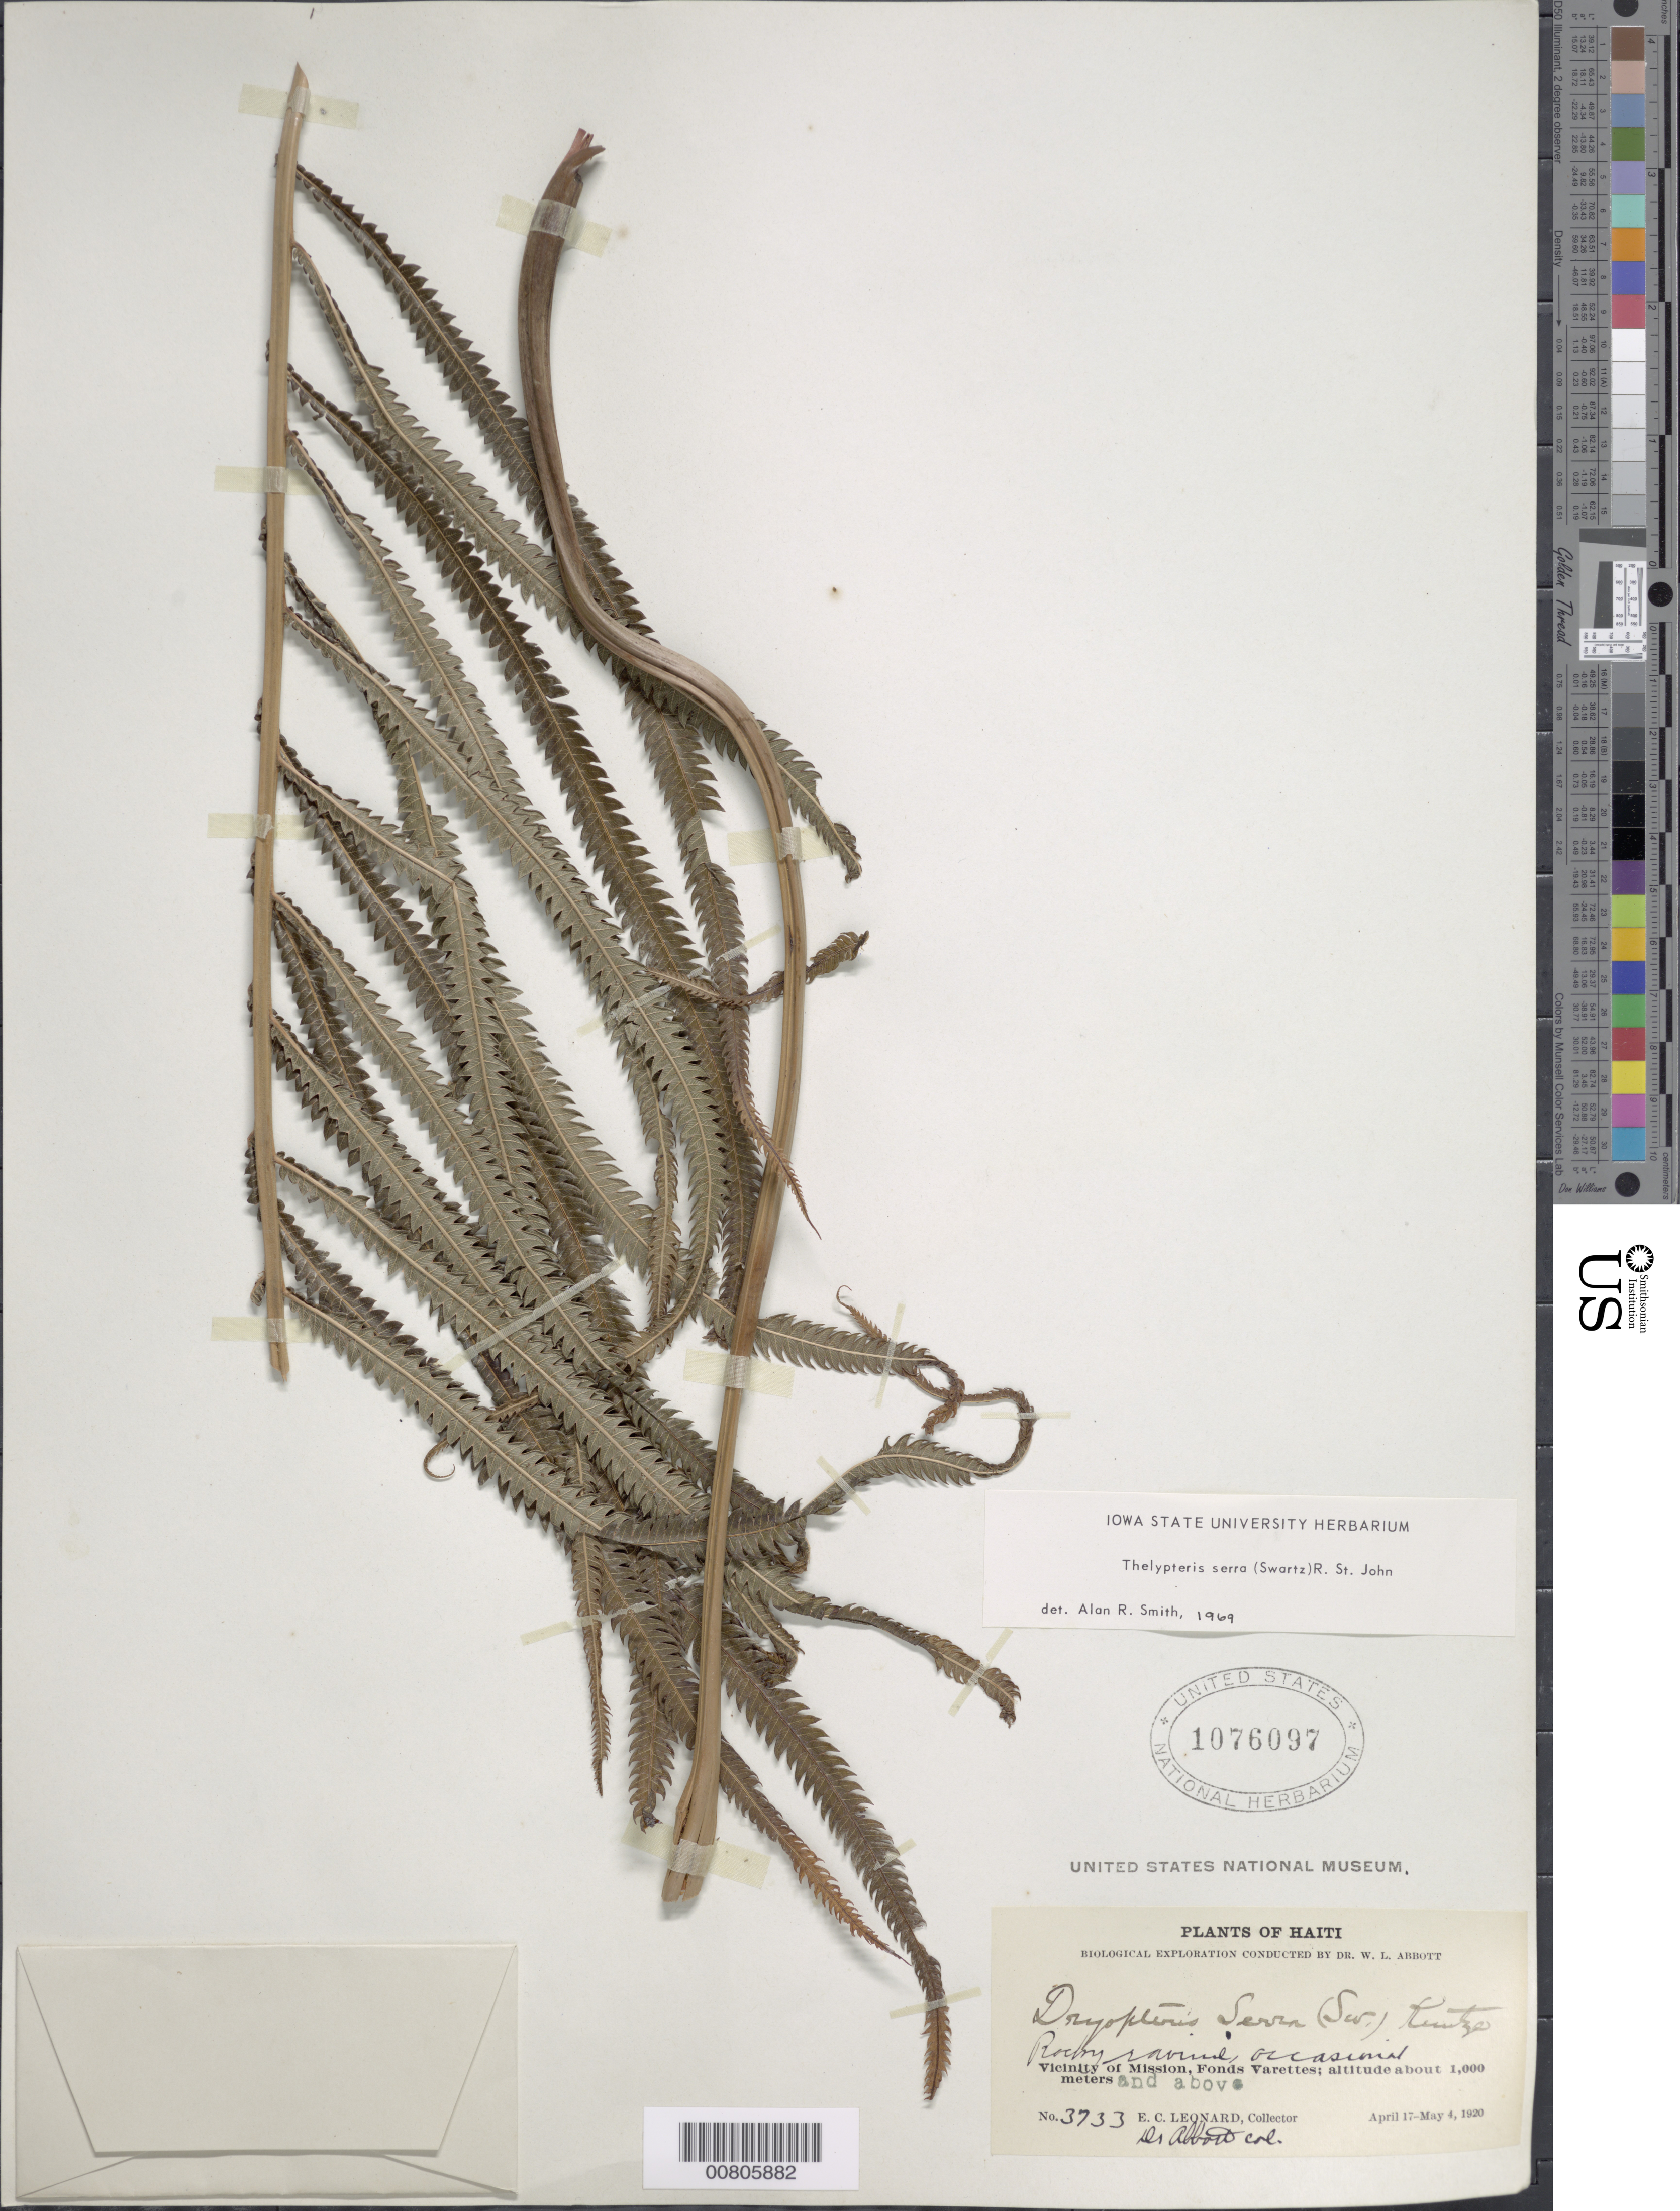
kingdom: Plantae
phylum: Tracheophyta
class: Polypodiopsida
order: Polypodiales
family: Thelypteridaceae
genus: Christella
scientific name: Christella serra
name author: (Sw.) Holttum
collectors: E. C. Leonard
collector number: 3733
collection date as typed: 17 Apr 1920 to 04 May 1920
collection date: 1920-04-17/1920-05-04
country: Haiti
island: Hispaniola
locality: Fonds Varettes; vicinity Mission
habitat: Rocky ravine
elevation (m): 1000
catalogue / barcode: US 1076097